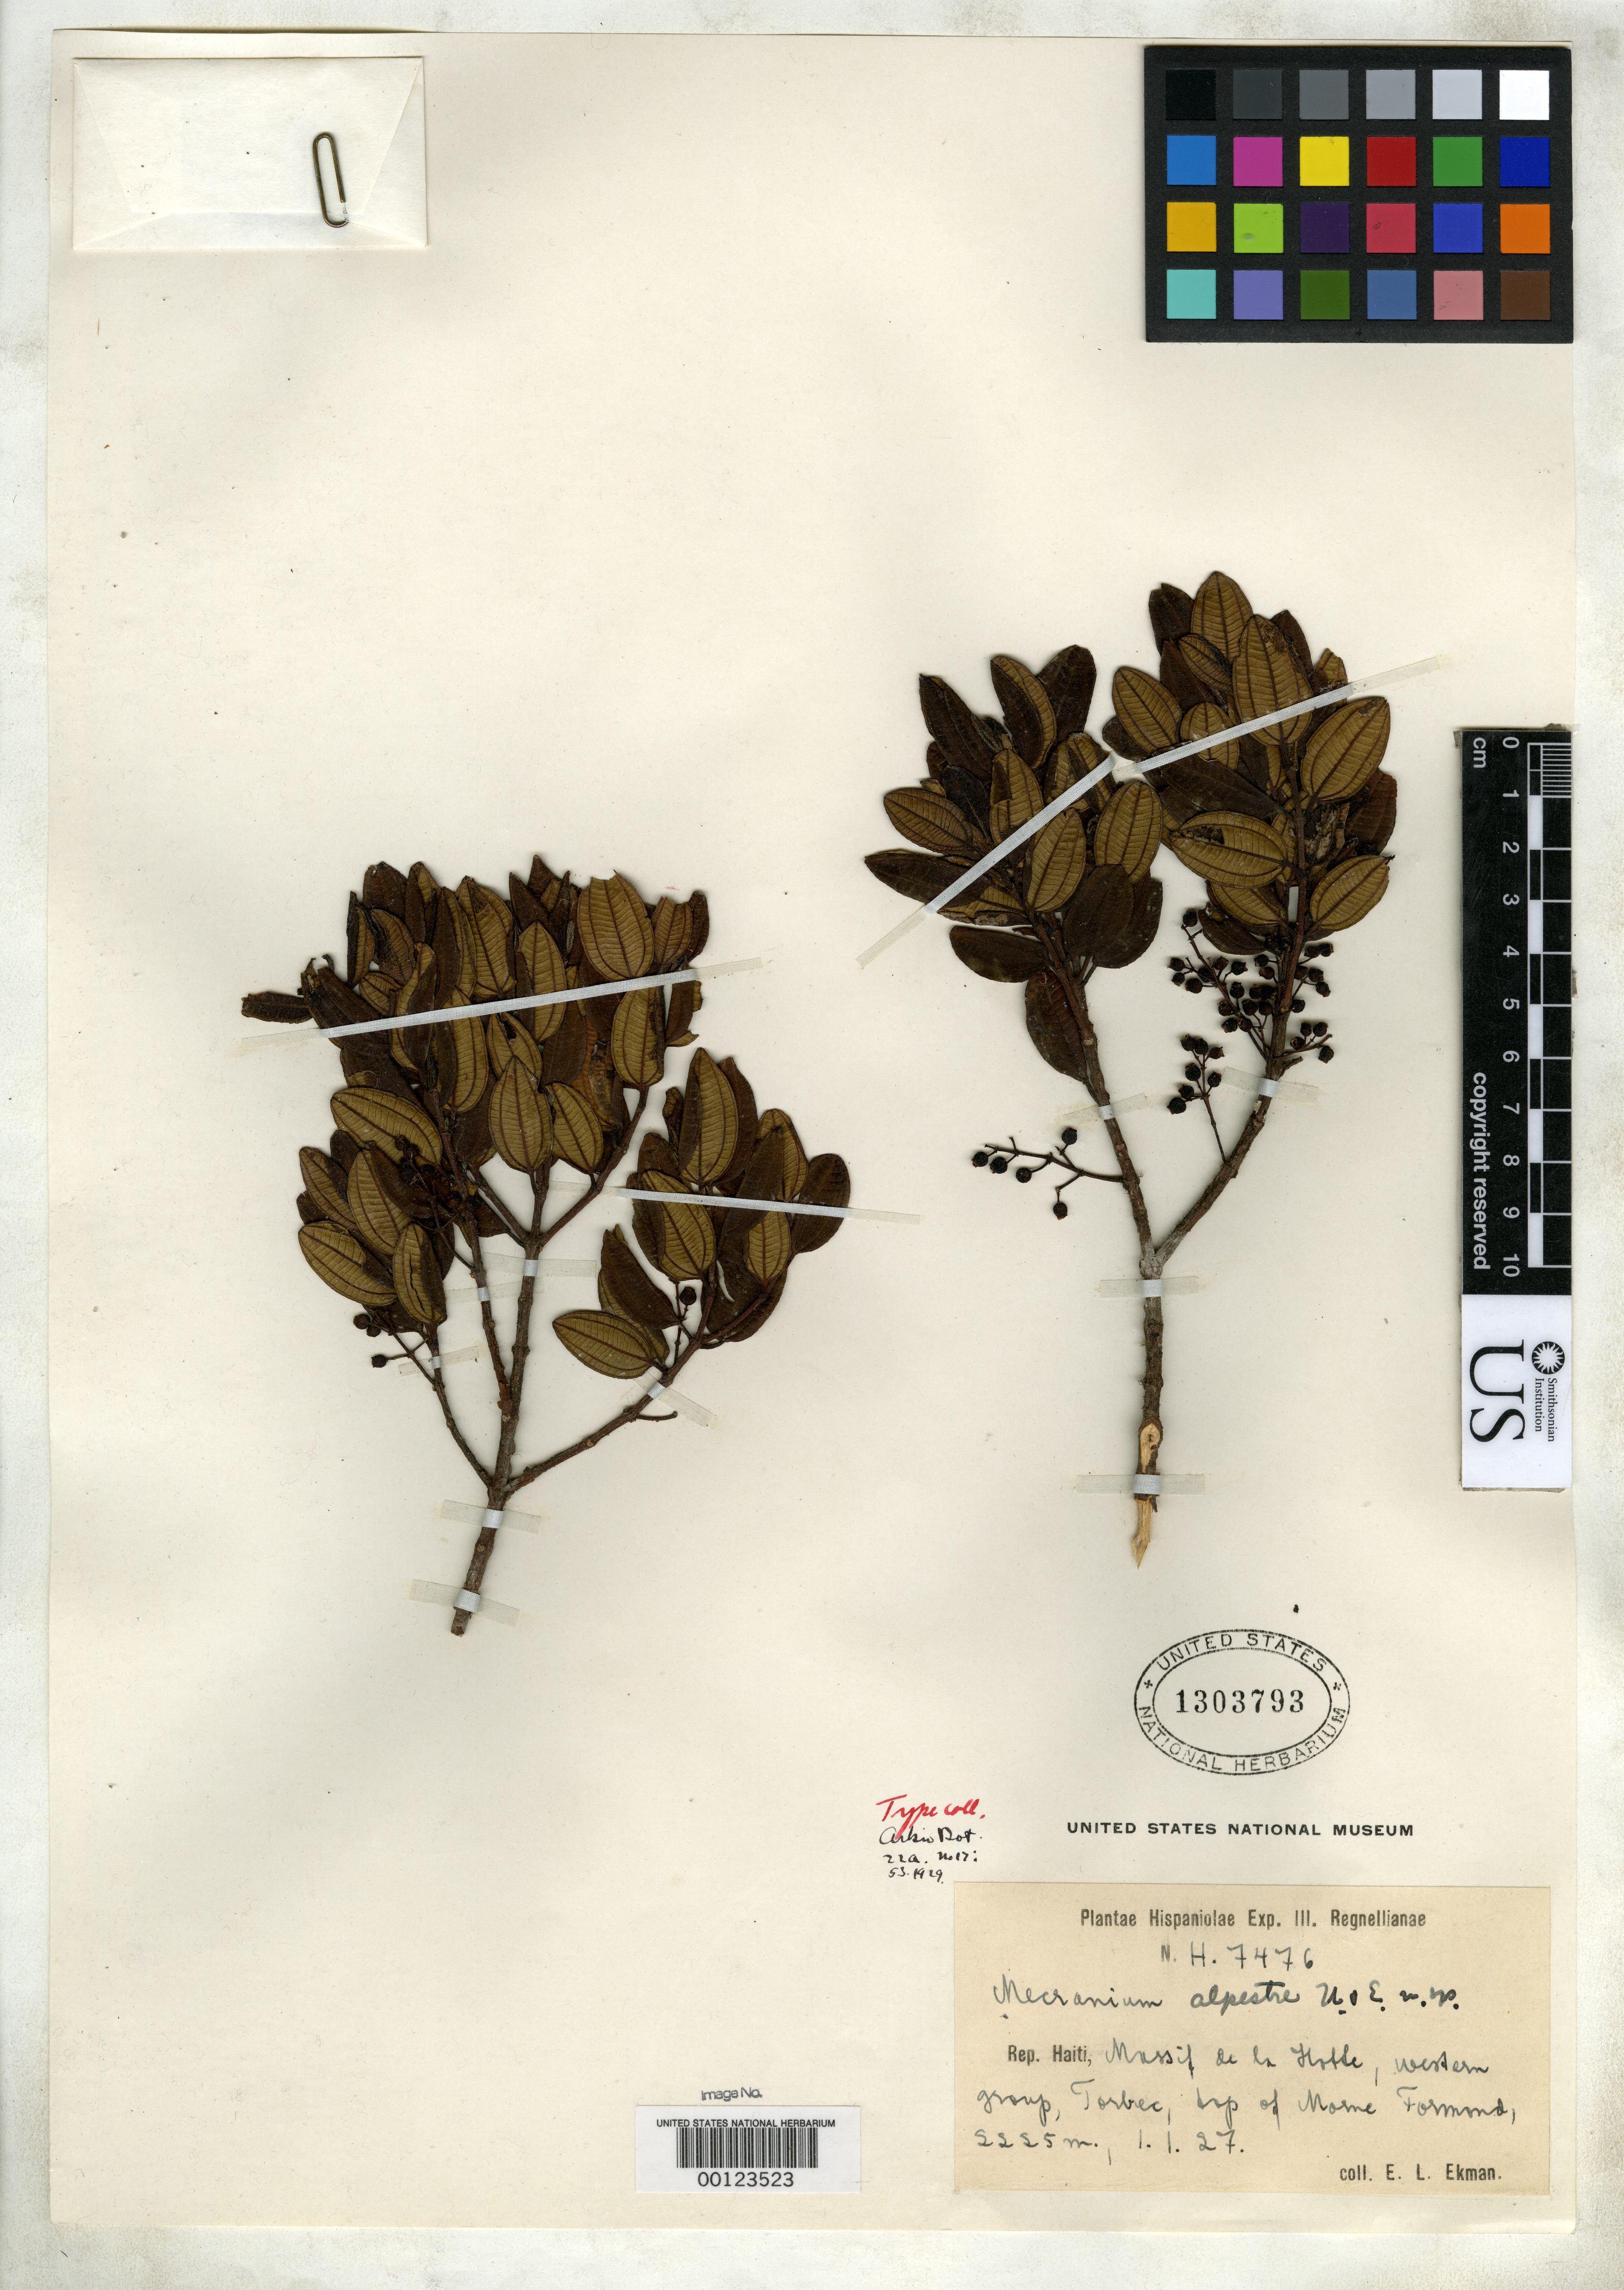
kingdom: Plantae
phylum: Tracheophyta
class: Magnoliopsida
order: Myrtales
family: Melastomataceae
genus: Mecranium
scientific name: Mecranium alpestre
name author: Urb. & Ekman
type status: Isotype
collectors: E. L. Ekman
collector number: H 7476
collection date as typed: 01 Jan 1927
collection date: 1927-01-01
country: Haiti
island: Hispaniola Island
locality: Massif de la Hotte, western group, Torbec, top of Morne Formond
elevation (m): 2225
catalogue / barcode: US 1303793